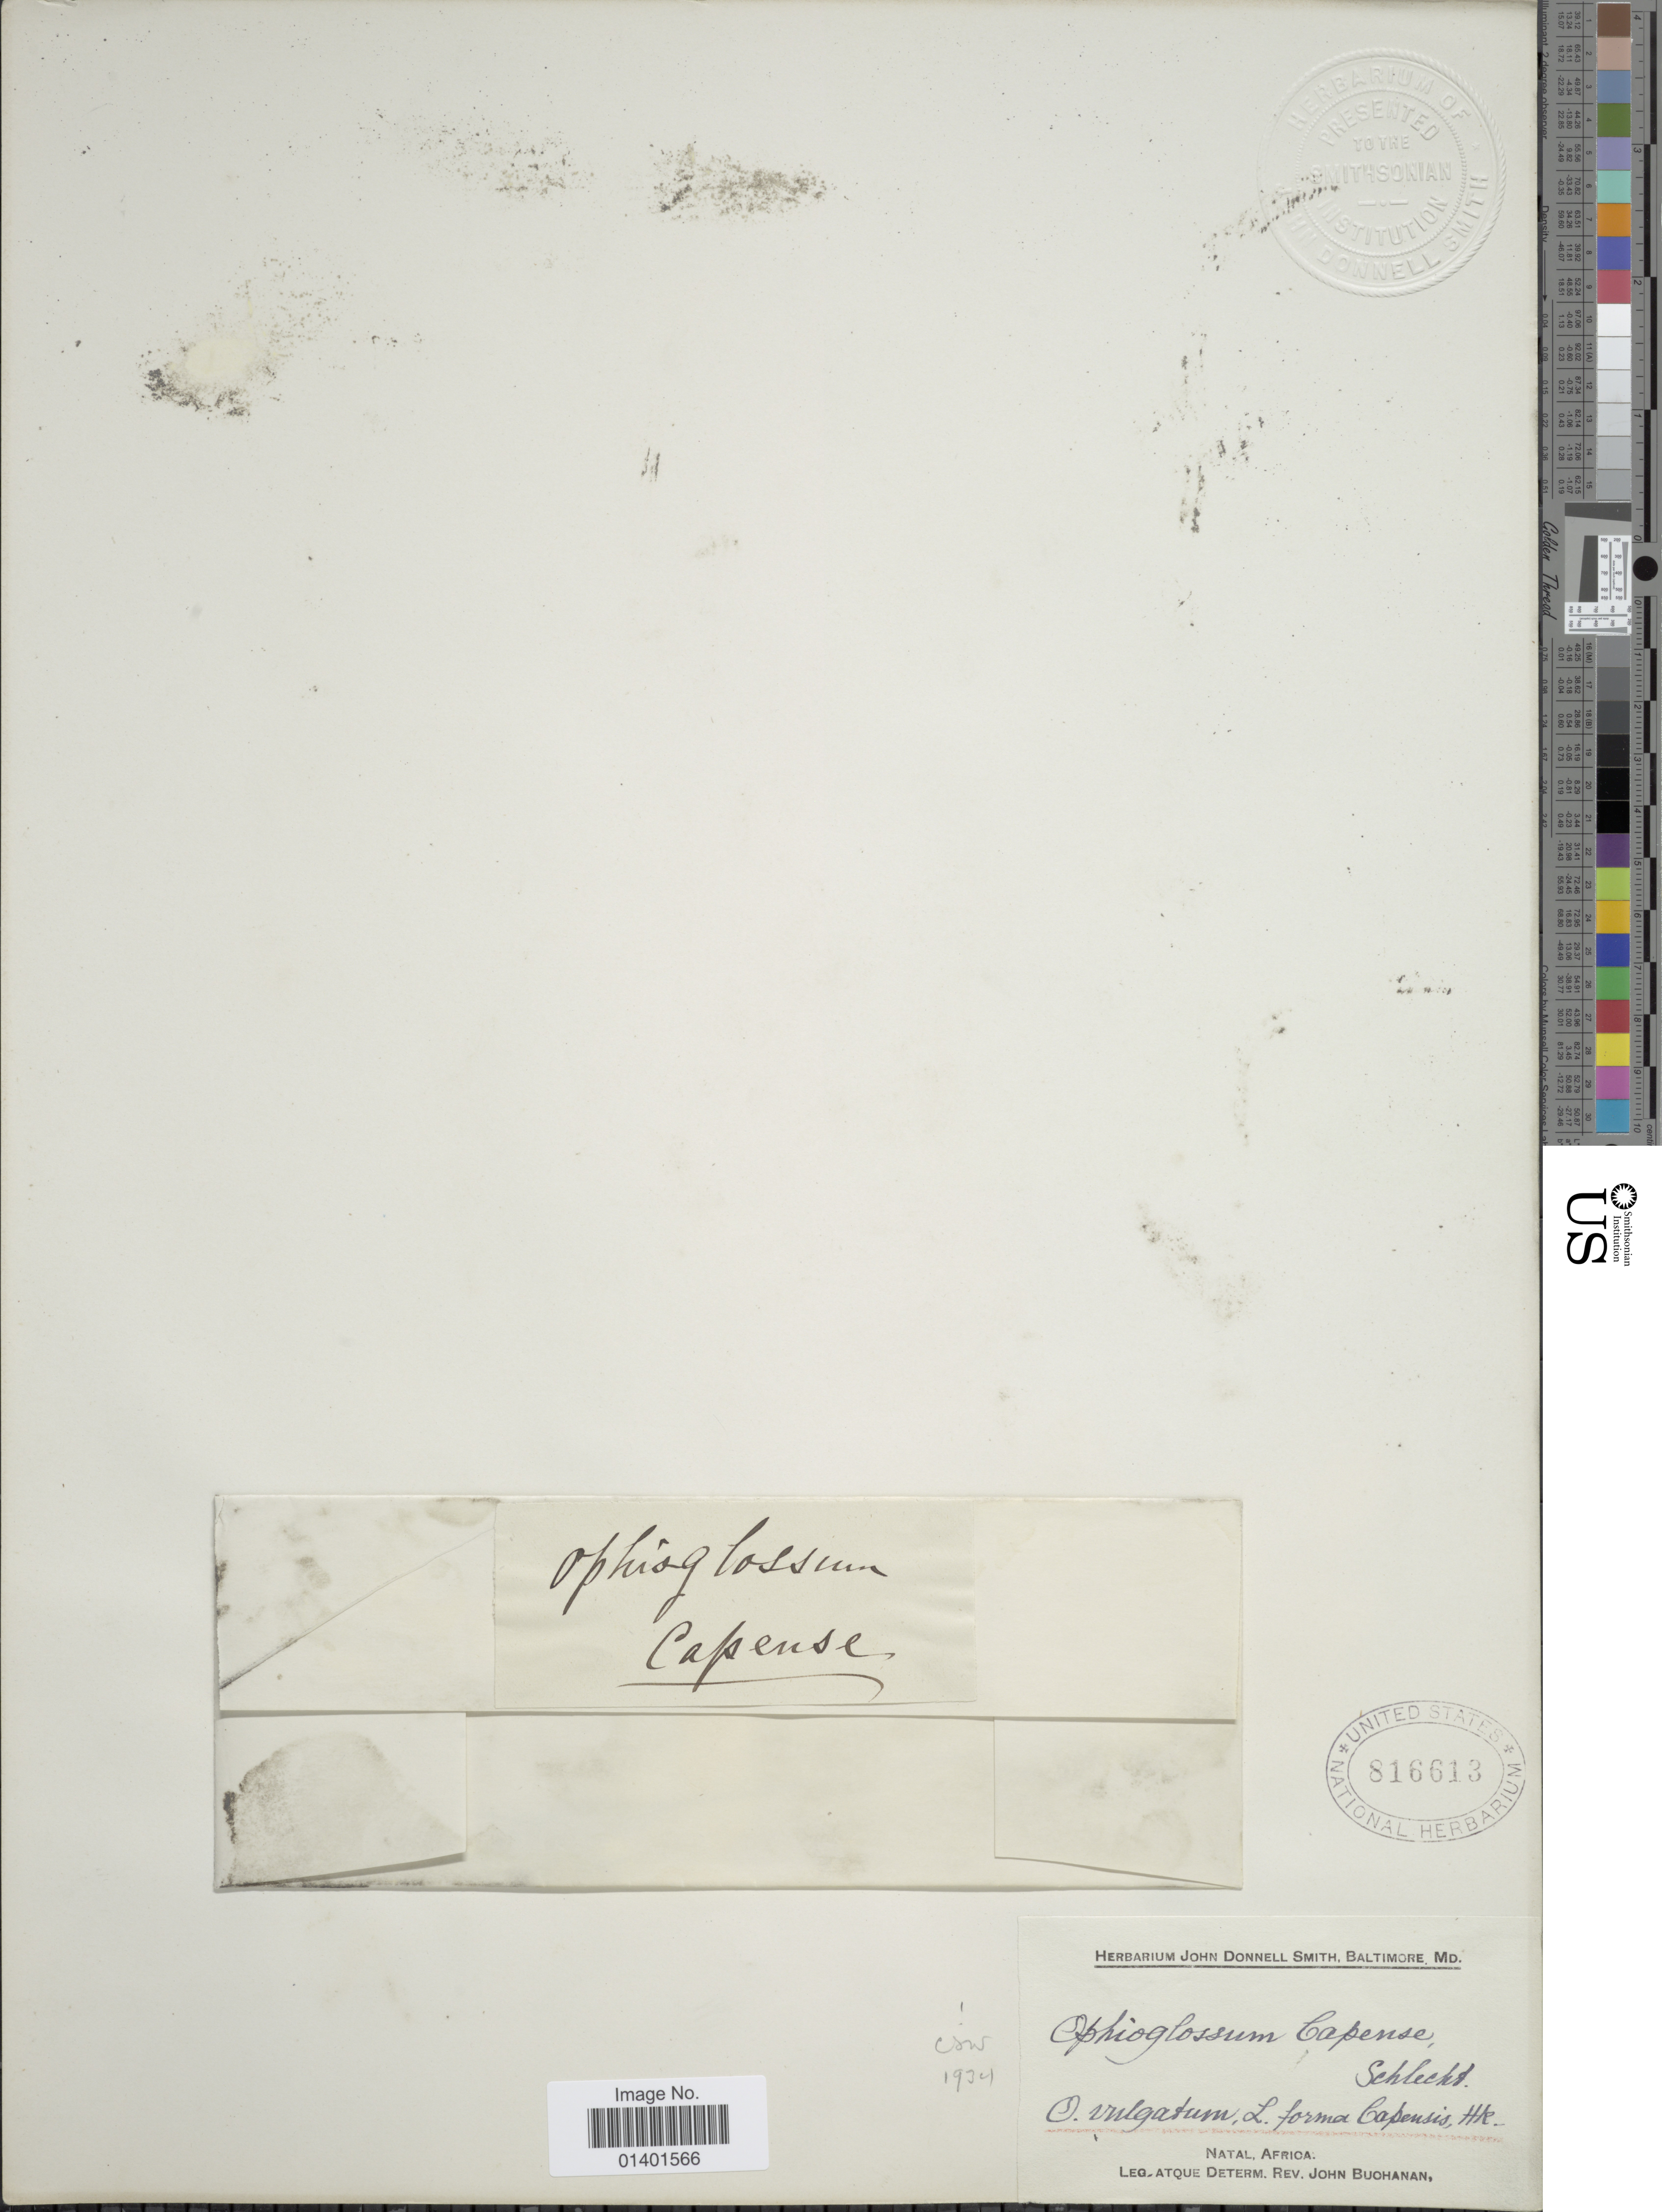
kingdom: Plantae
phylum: Tracheophyta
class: Polypodiopsida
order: Ophioglossales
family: Ophioglossaceae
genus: Ophioglossum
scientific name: Ophioglossum sarcophyllum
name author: Desv.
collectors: J. Buchanan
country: South Africa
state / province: KwaZulu-Natal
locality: Natal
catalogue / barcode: US 816613